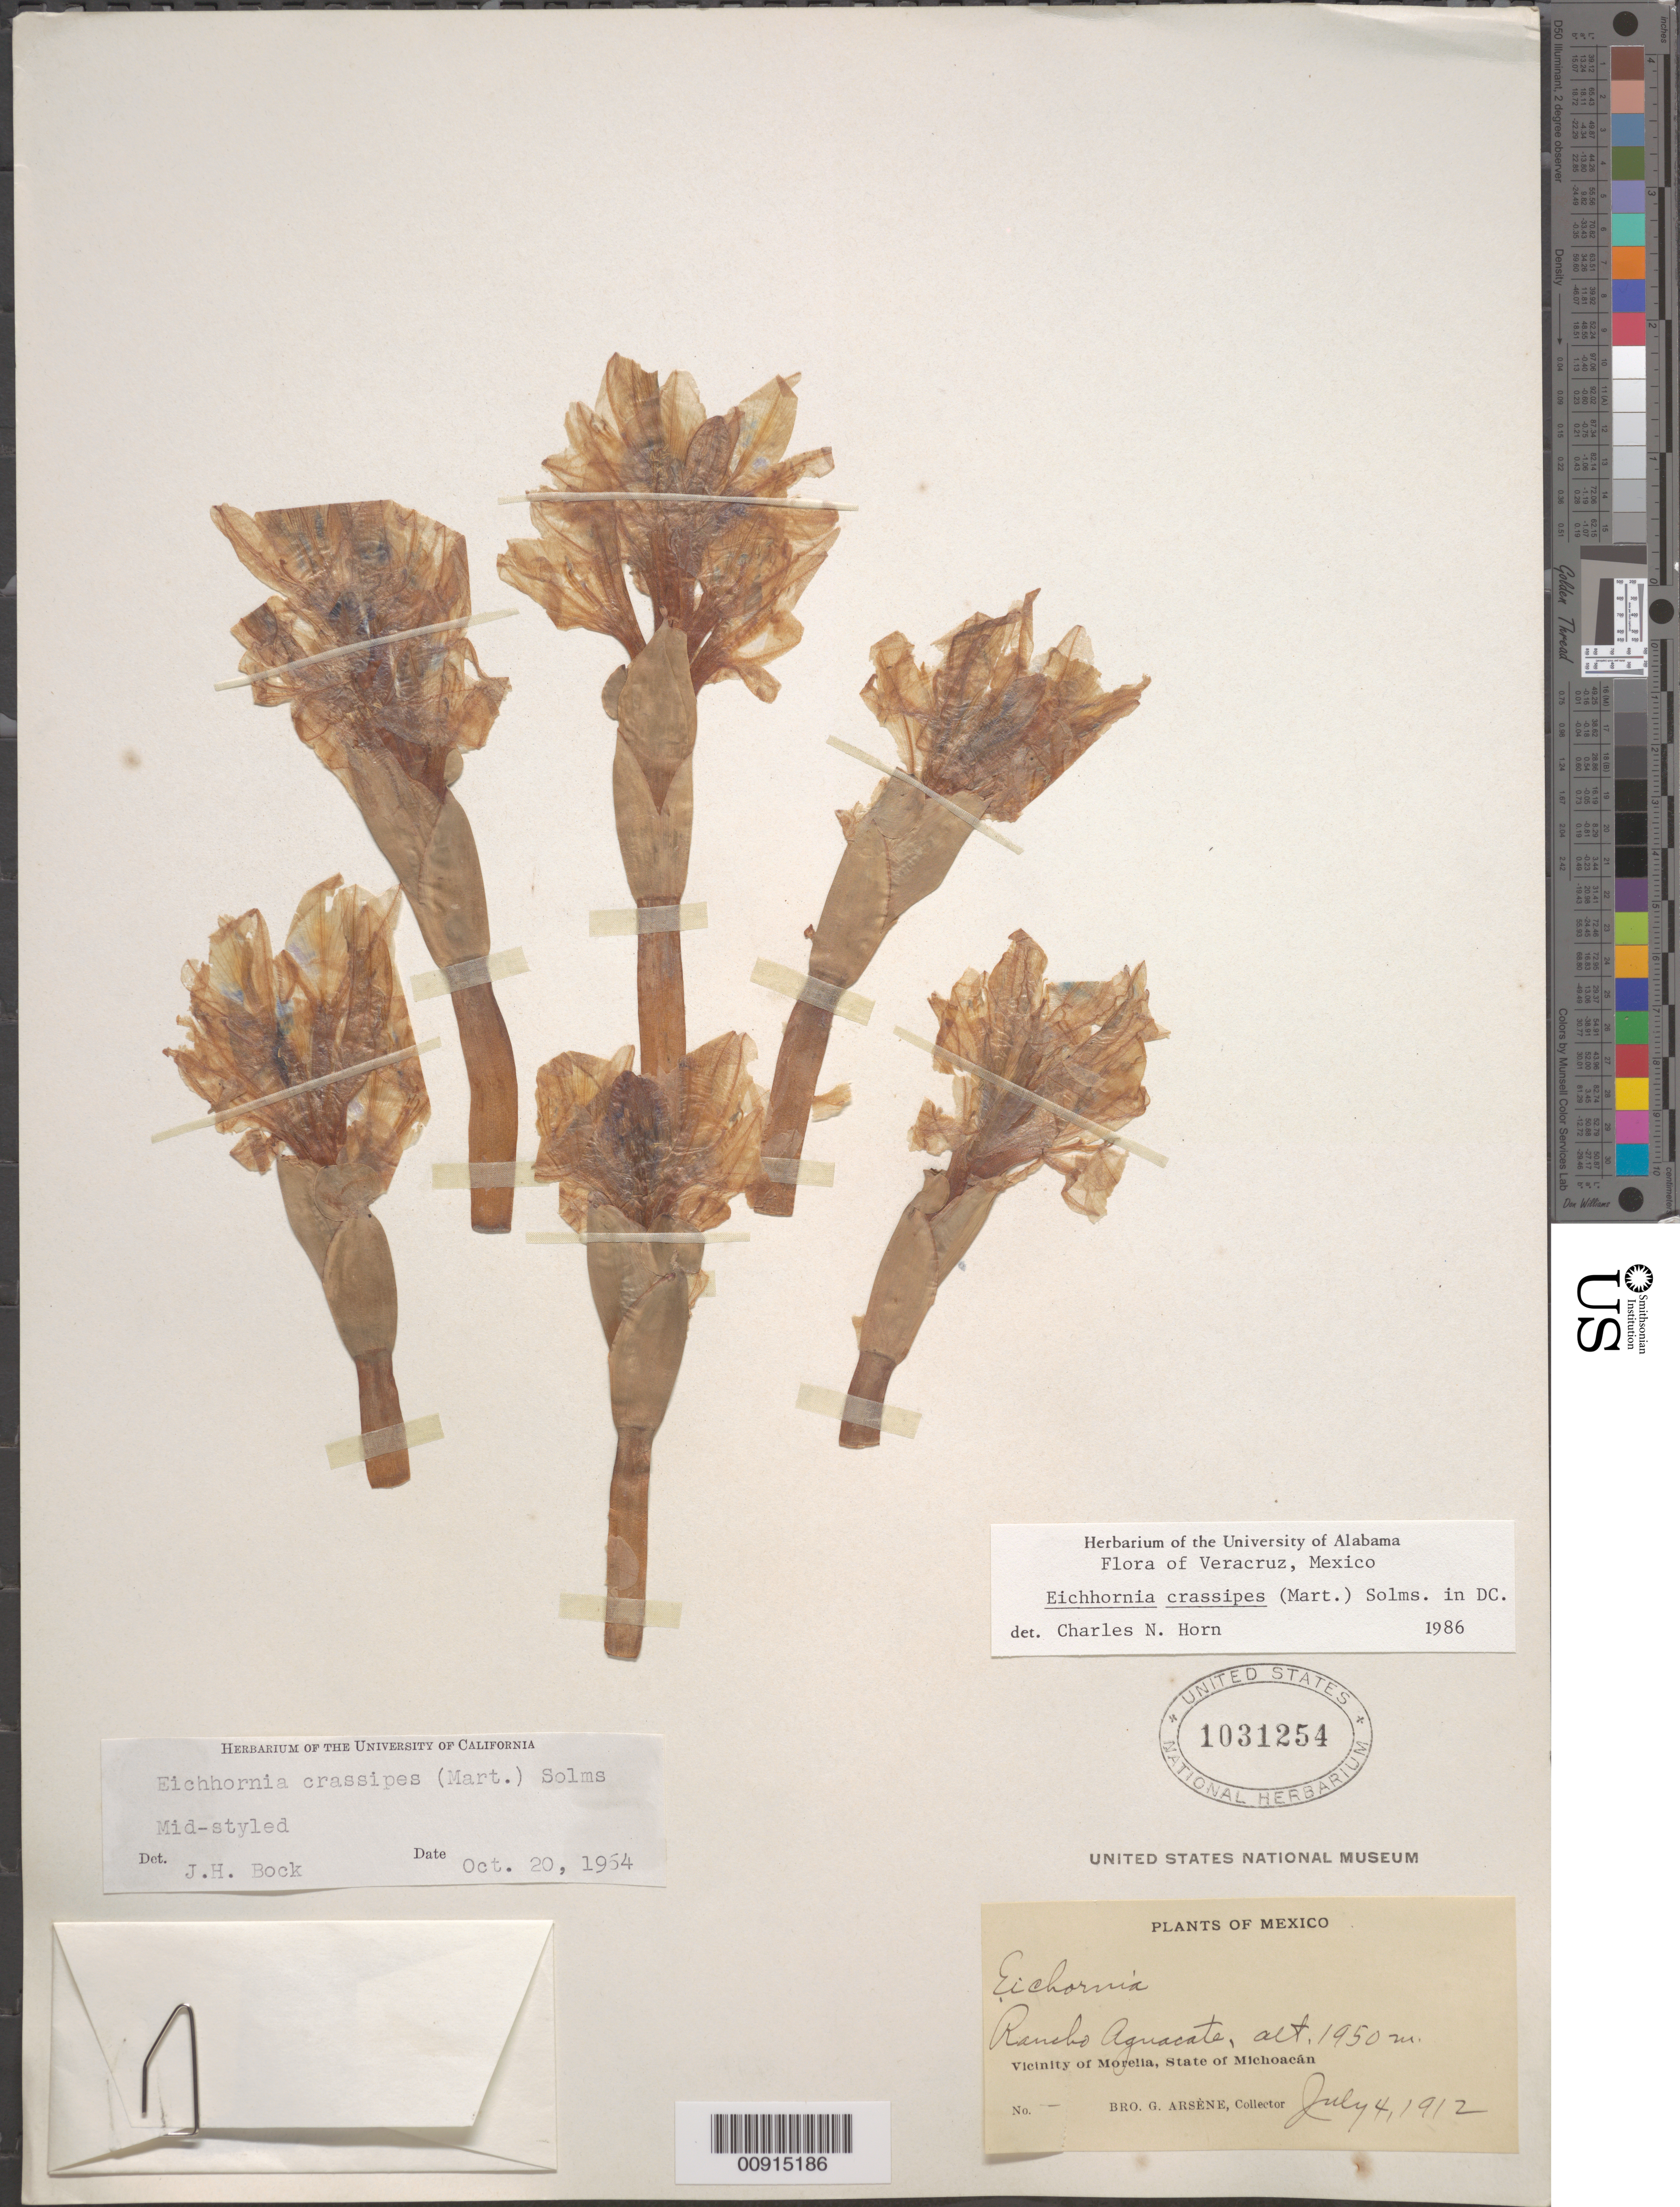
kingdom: Plantae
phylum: Tracheophyta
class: Liliopsida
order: Commelinales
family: Pontederiaceae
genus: Eichhornia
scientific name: Eichhornia crassipes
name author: (Mart.) Solms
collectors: Bro. G. Arsène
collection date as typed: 04 Jul 1912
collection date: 1912-07-04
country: Mexico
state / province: Michoacán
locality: Rancho Aguacate. Vicinity of Morelia, State of Michoacán.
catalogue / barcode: US 1031254